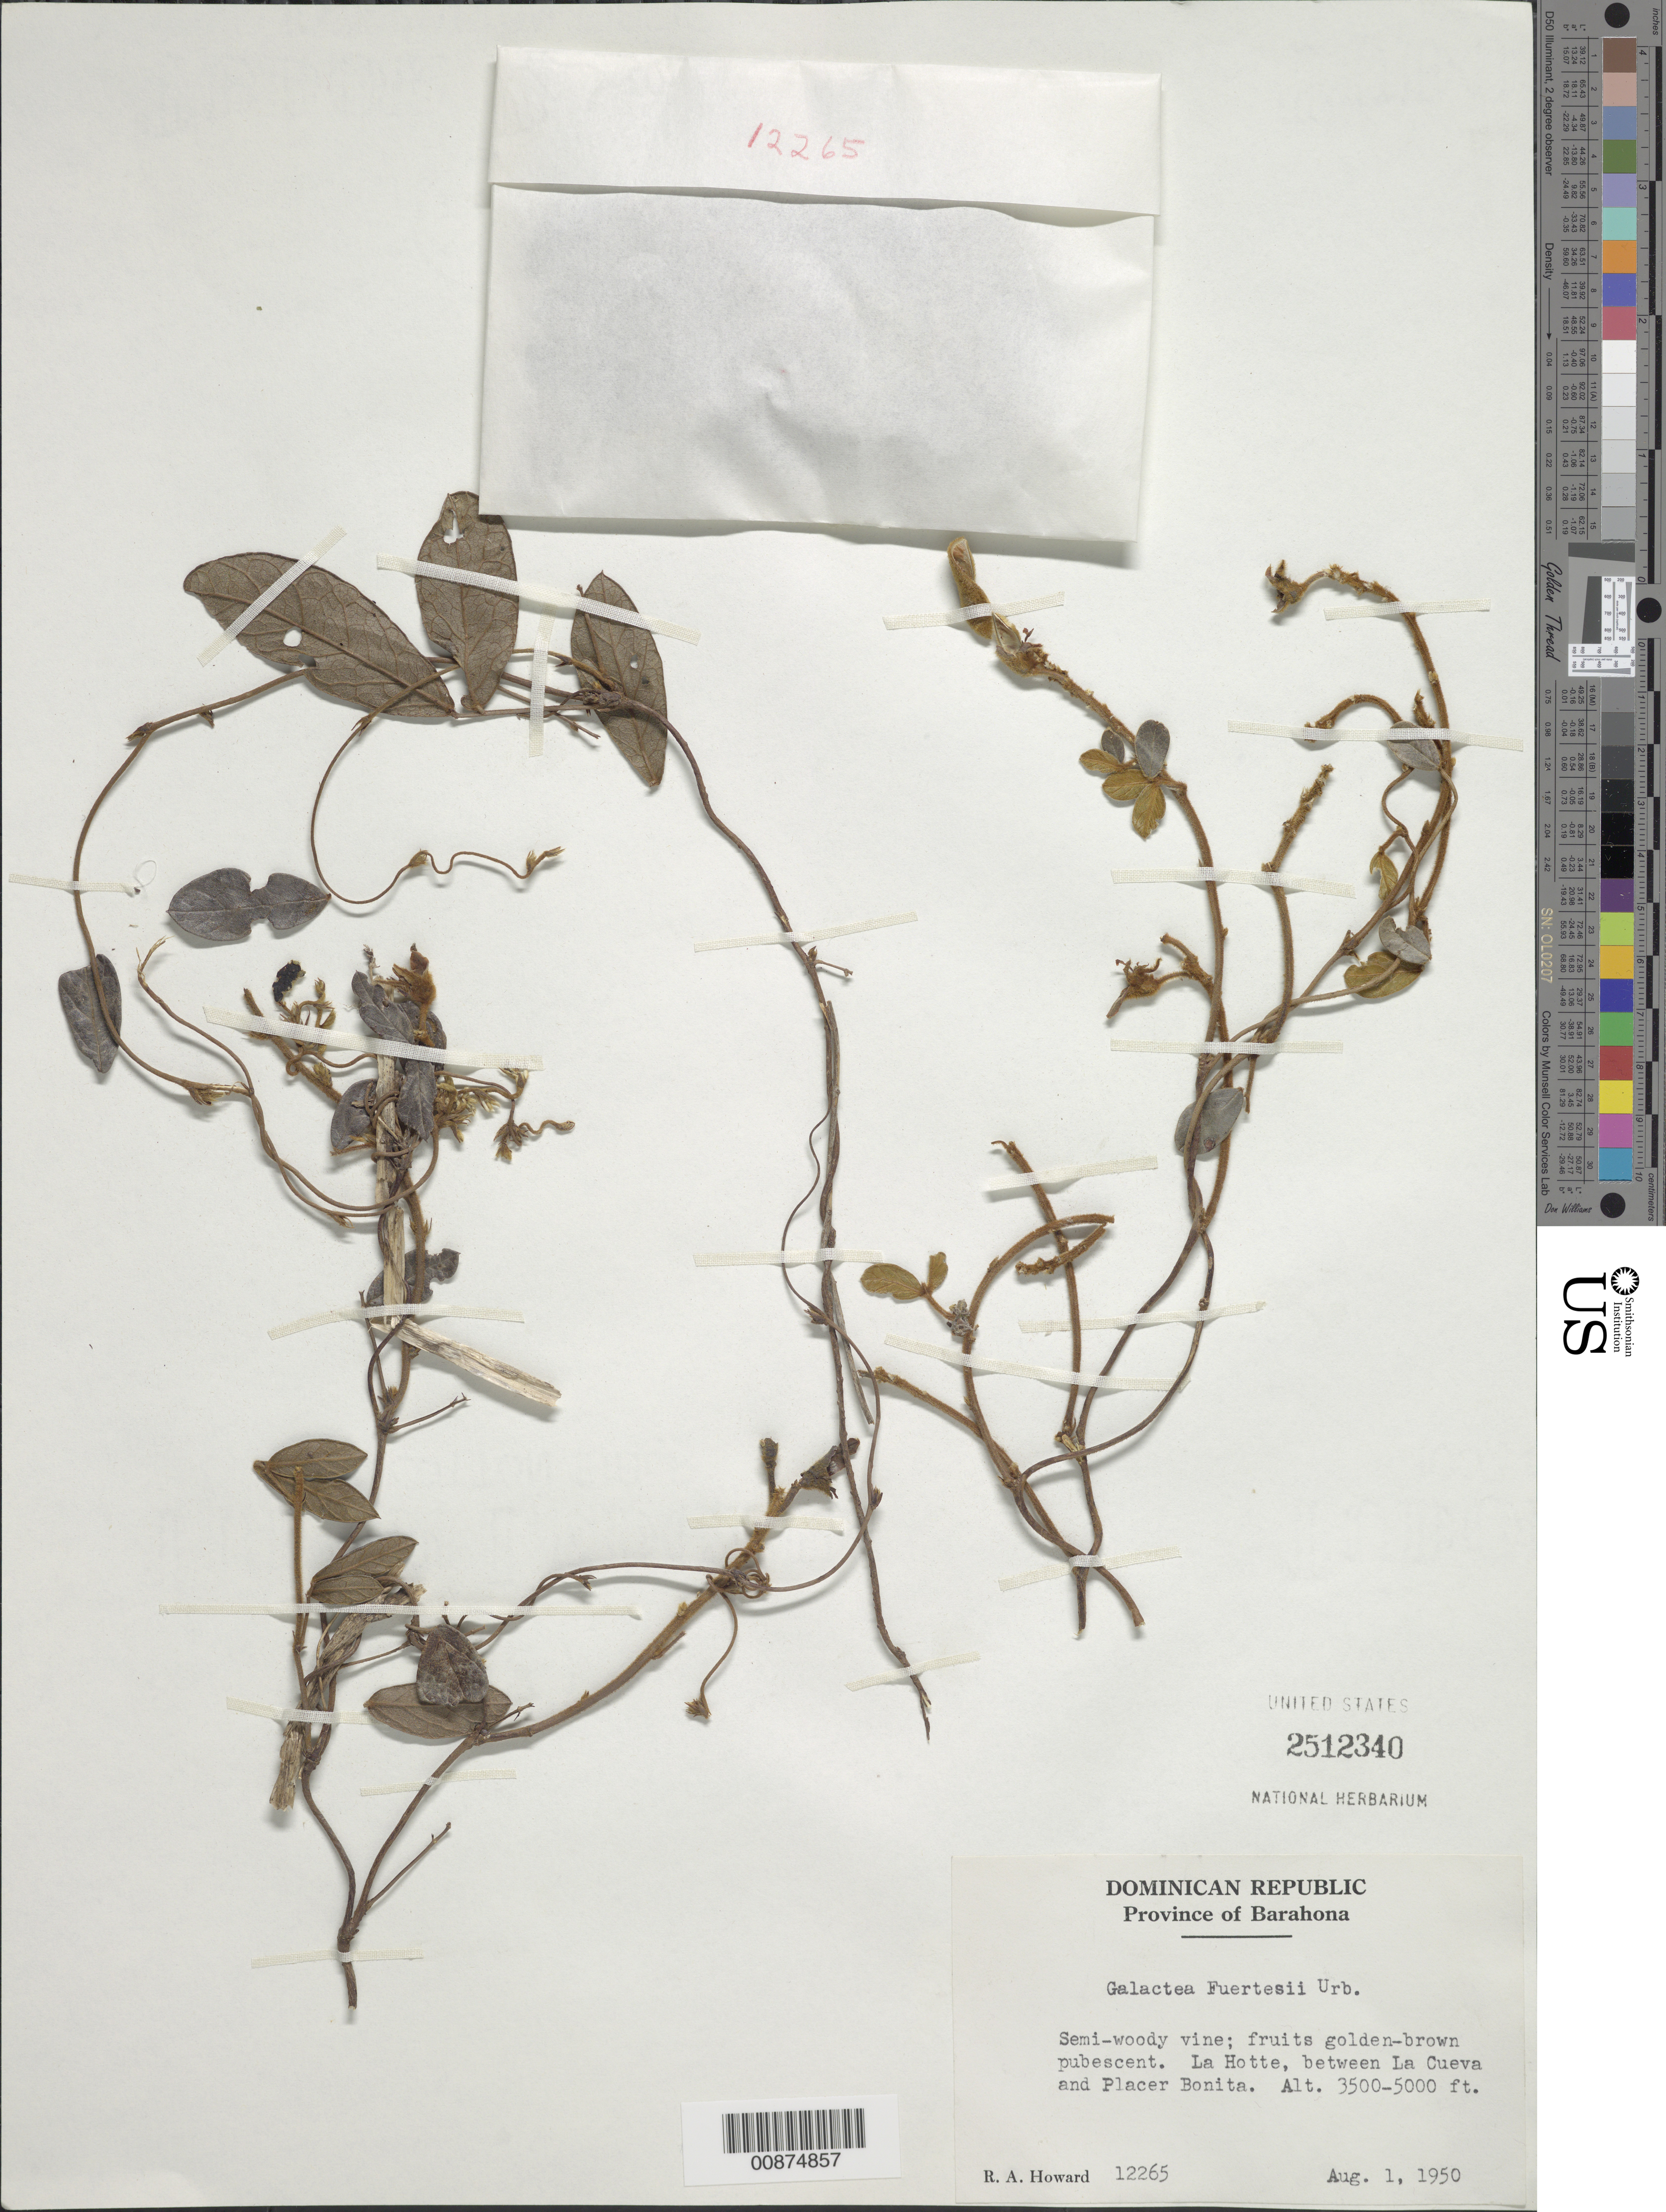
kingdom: Plantae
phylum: Tracheophyta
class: Magnoliopsida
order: Fabales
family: Fabaceae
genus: Galactia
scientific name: Galactia fuertesii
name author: Urb.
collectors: R. A. Howard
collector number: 12265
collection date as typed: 01 Aug 1950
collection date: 1950-08-01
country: Dominican Republic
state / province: Barahona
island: Hispaniola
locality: La Hotte, between La Cueva and Placer Bonita.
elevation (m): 1067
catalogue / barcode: US 2512340